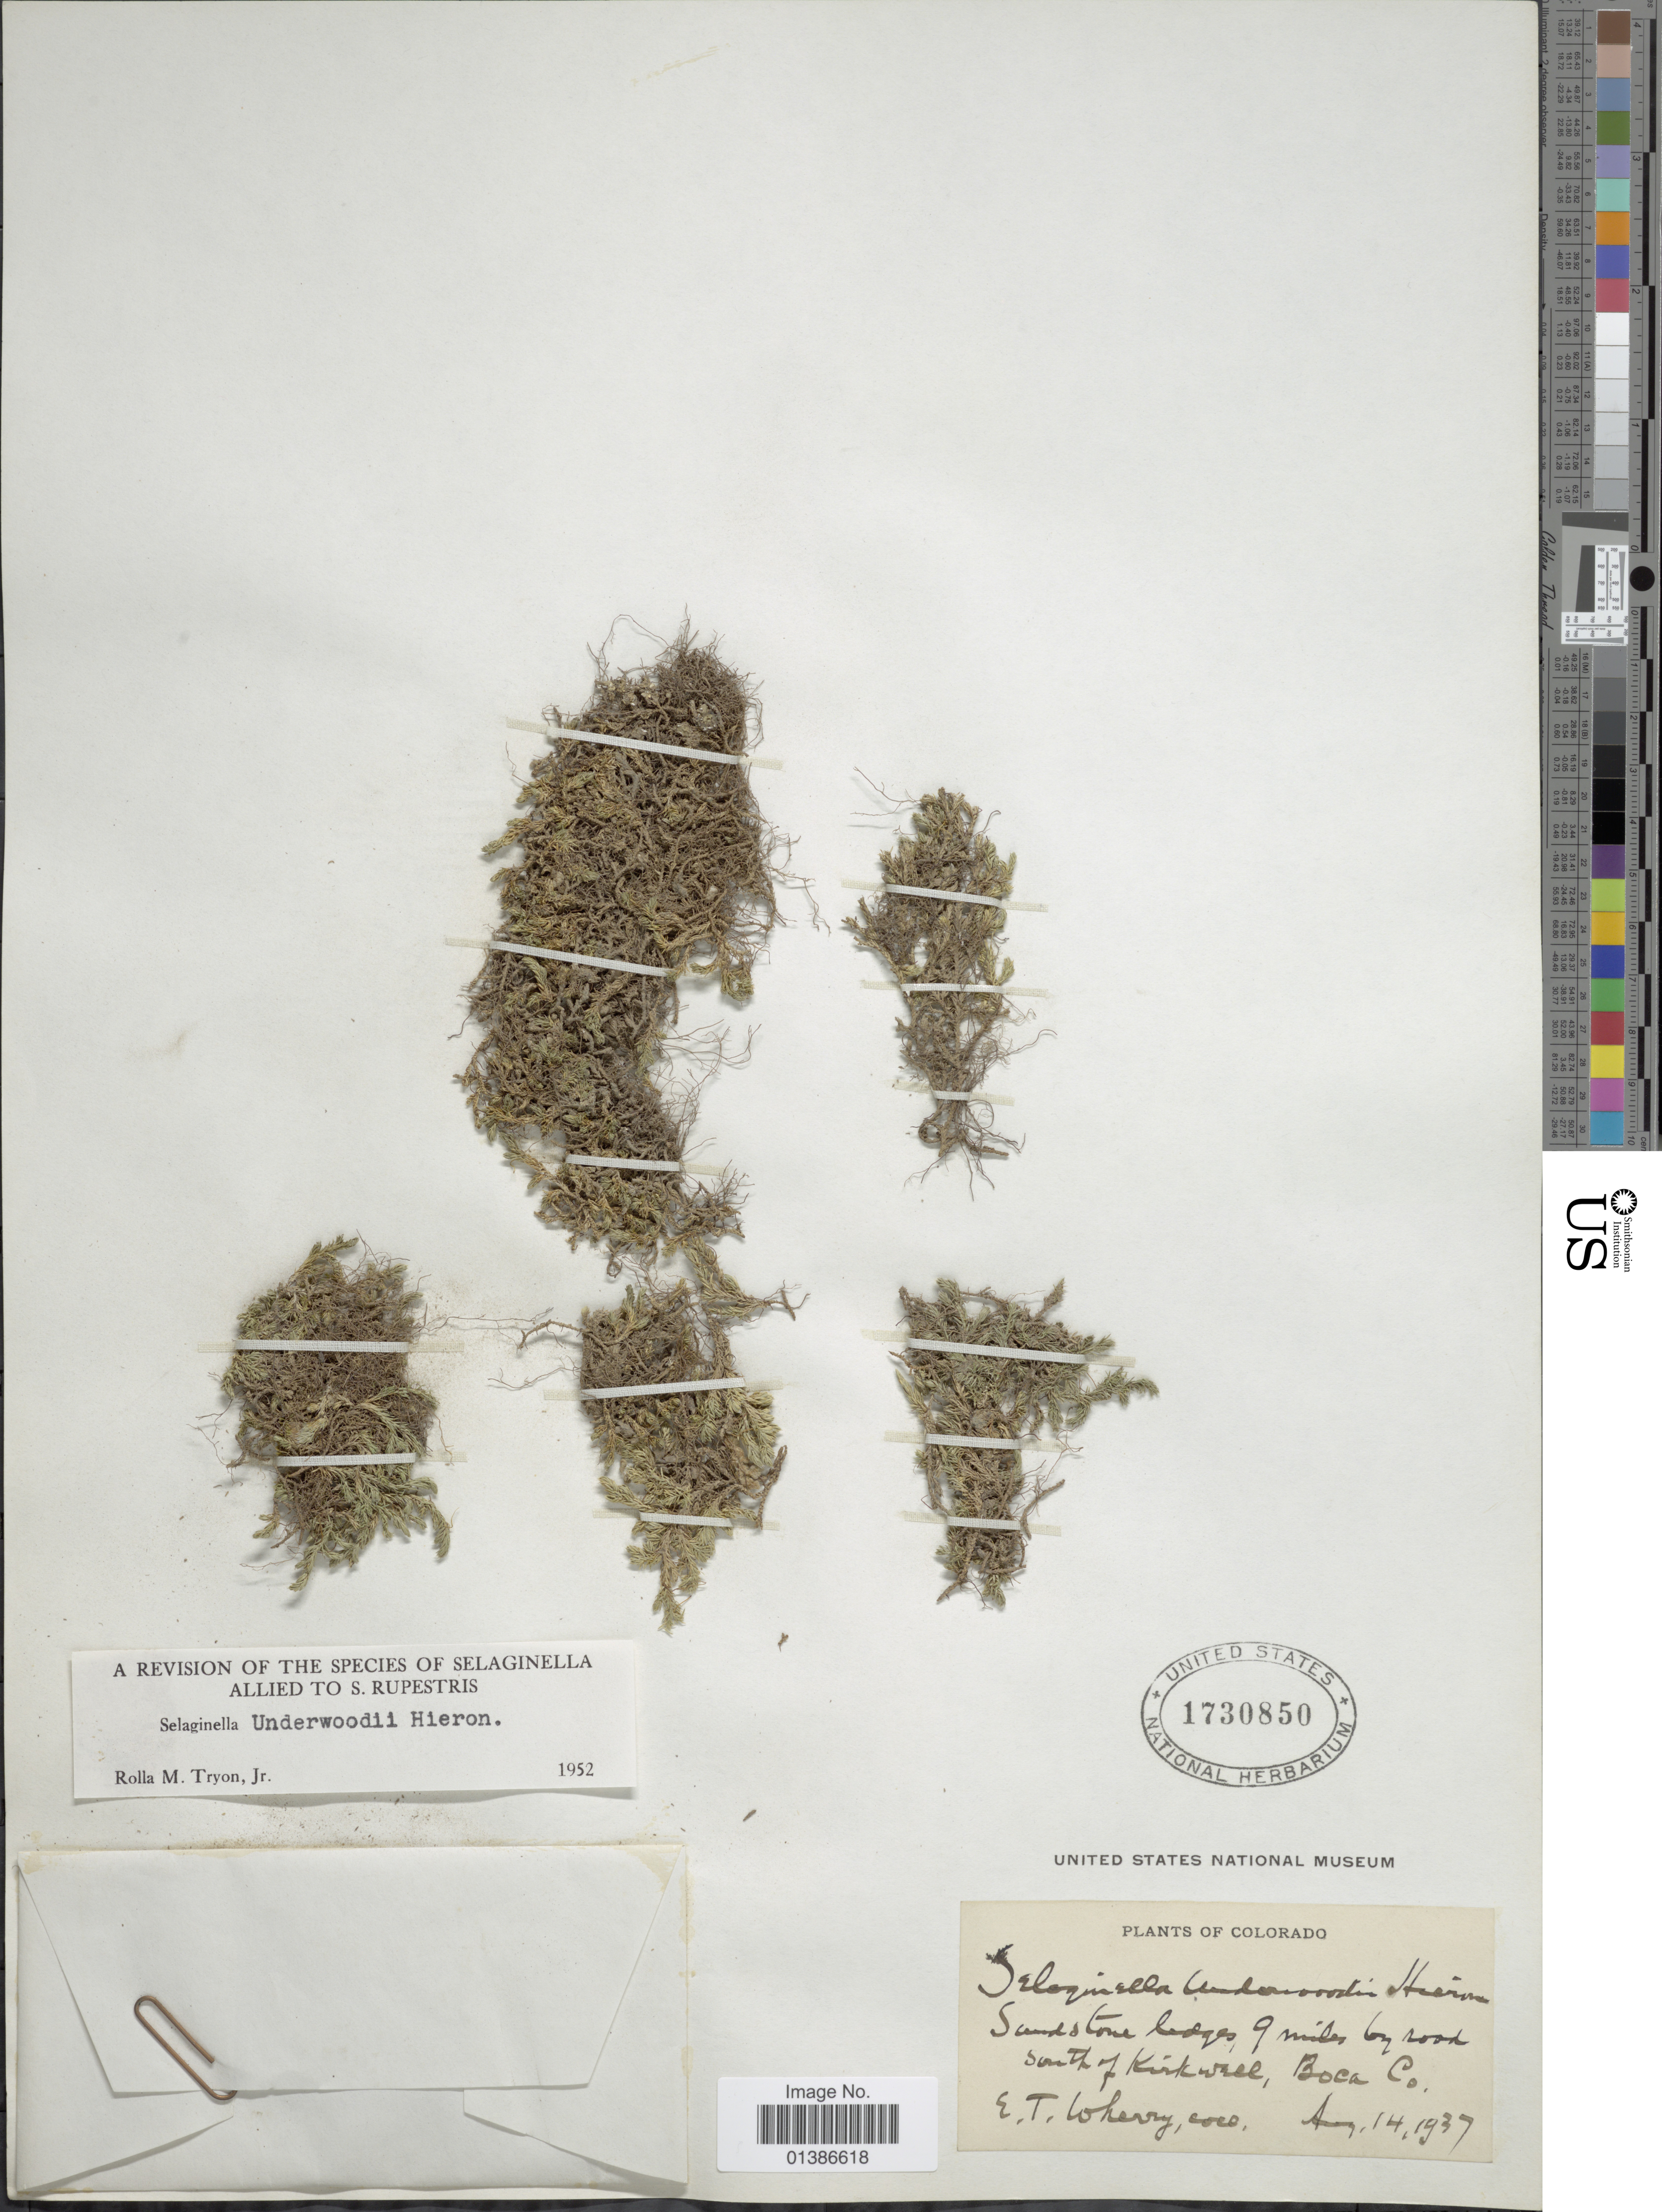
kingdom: Plantae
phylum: Tracheophyta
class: Lycopodiopsida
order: Selaginellales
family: Selaginellaceae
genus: Selaginella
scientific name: Selaginella underwoodii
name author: Hieron.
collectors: E. T. Wherry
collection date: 1937-08-14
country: United States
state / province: Colorado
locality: Sandstone ledges, 9 miles by road south of Kirkwall, Boca Co.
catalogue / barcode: US 1730850